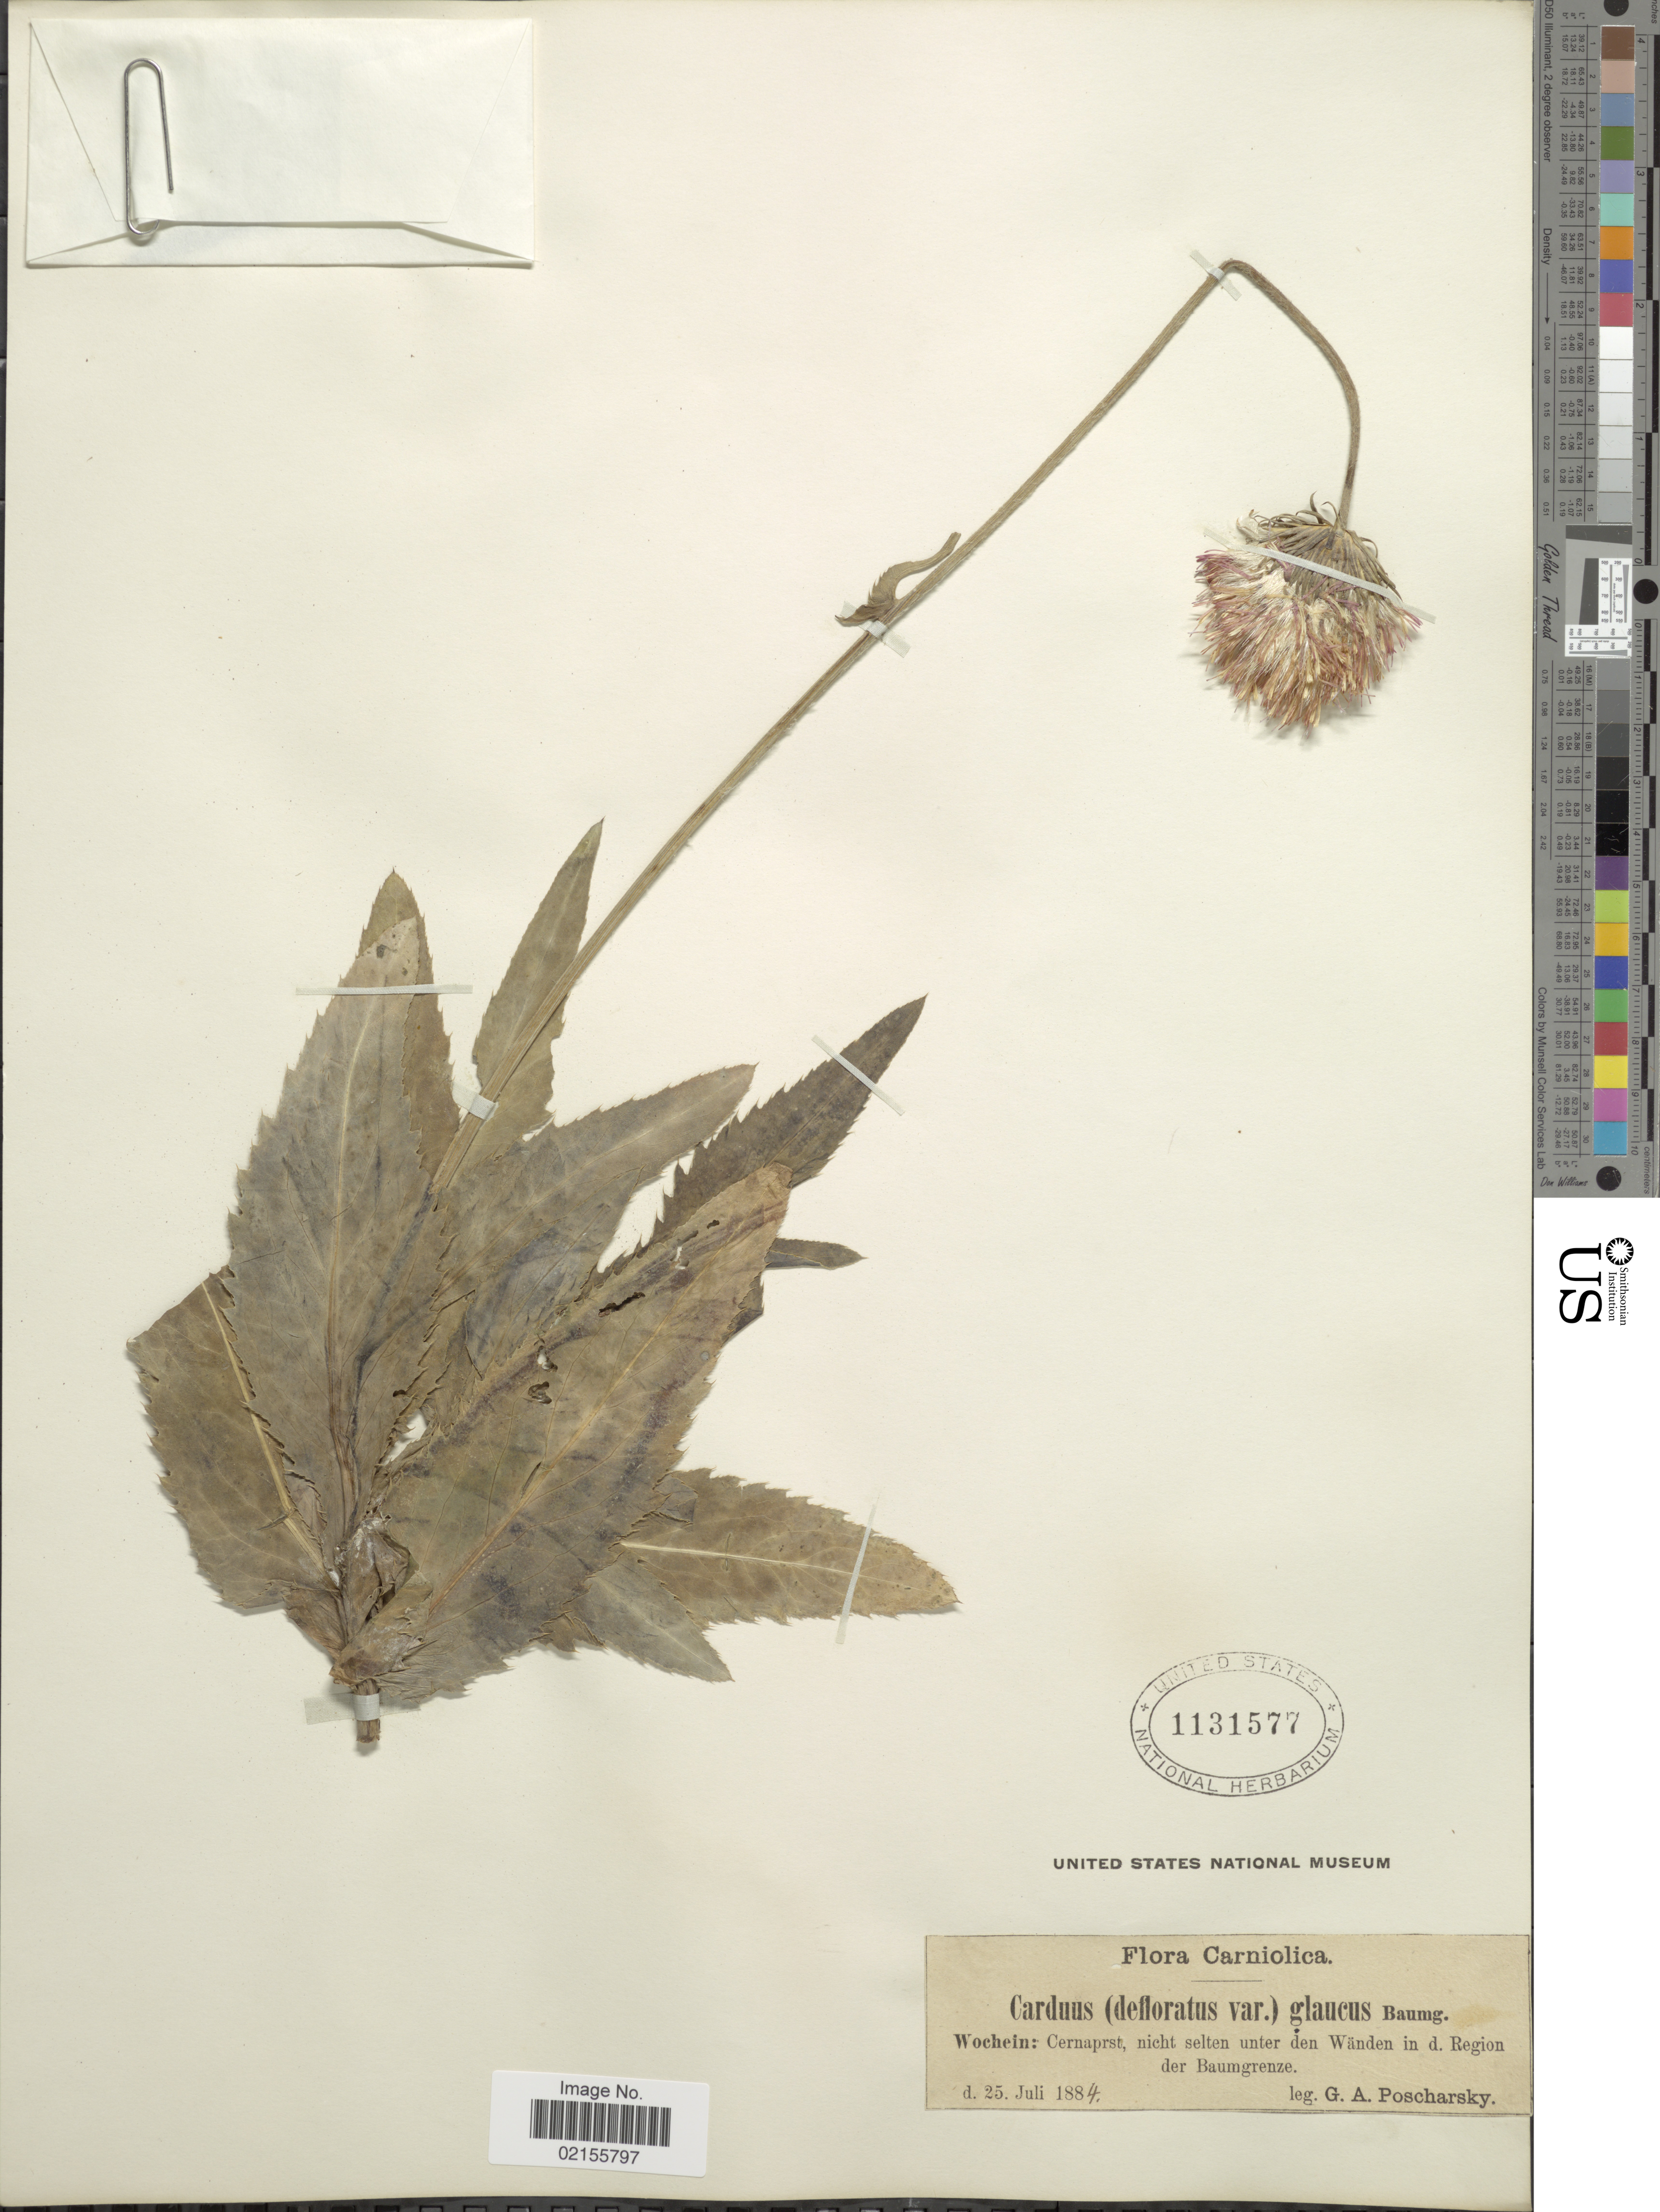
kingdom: Plantae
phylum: Tracheophyta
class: Magnoliopsida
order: Asterales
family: Asteraceae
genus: Carduus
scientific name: Carduus defloratus subsp. glaucus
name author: (Baumg.) Nyman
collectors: G. Poscharsky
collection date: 1884-07-25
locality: Carniolica, Wochein: Cernaprst, nicht selten unter den Wänden in d. Region der Baumgrenze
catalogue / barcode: US 1131577